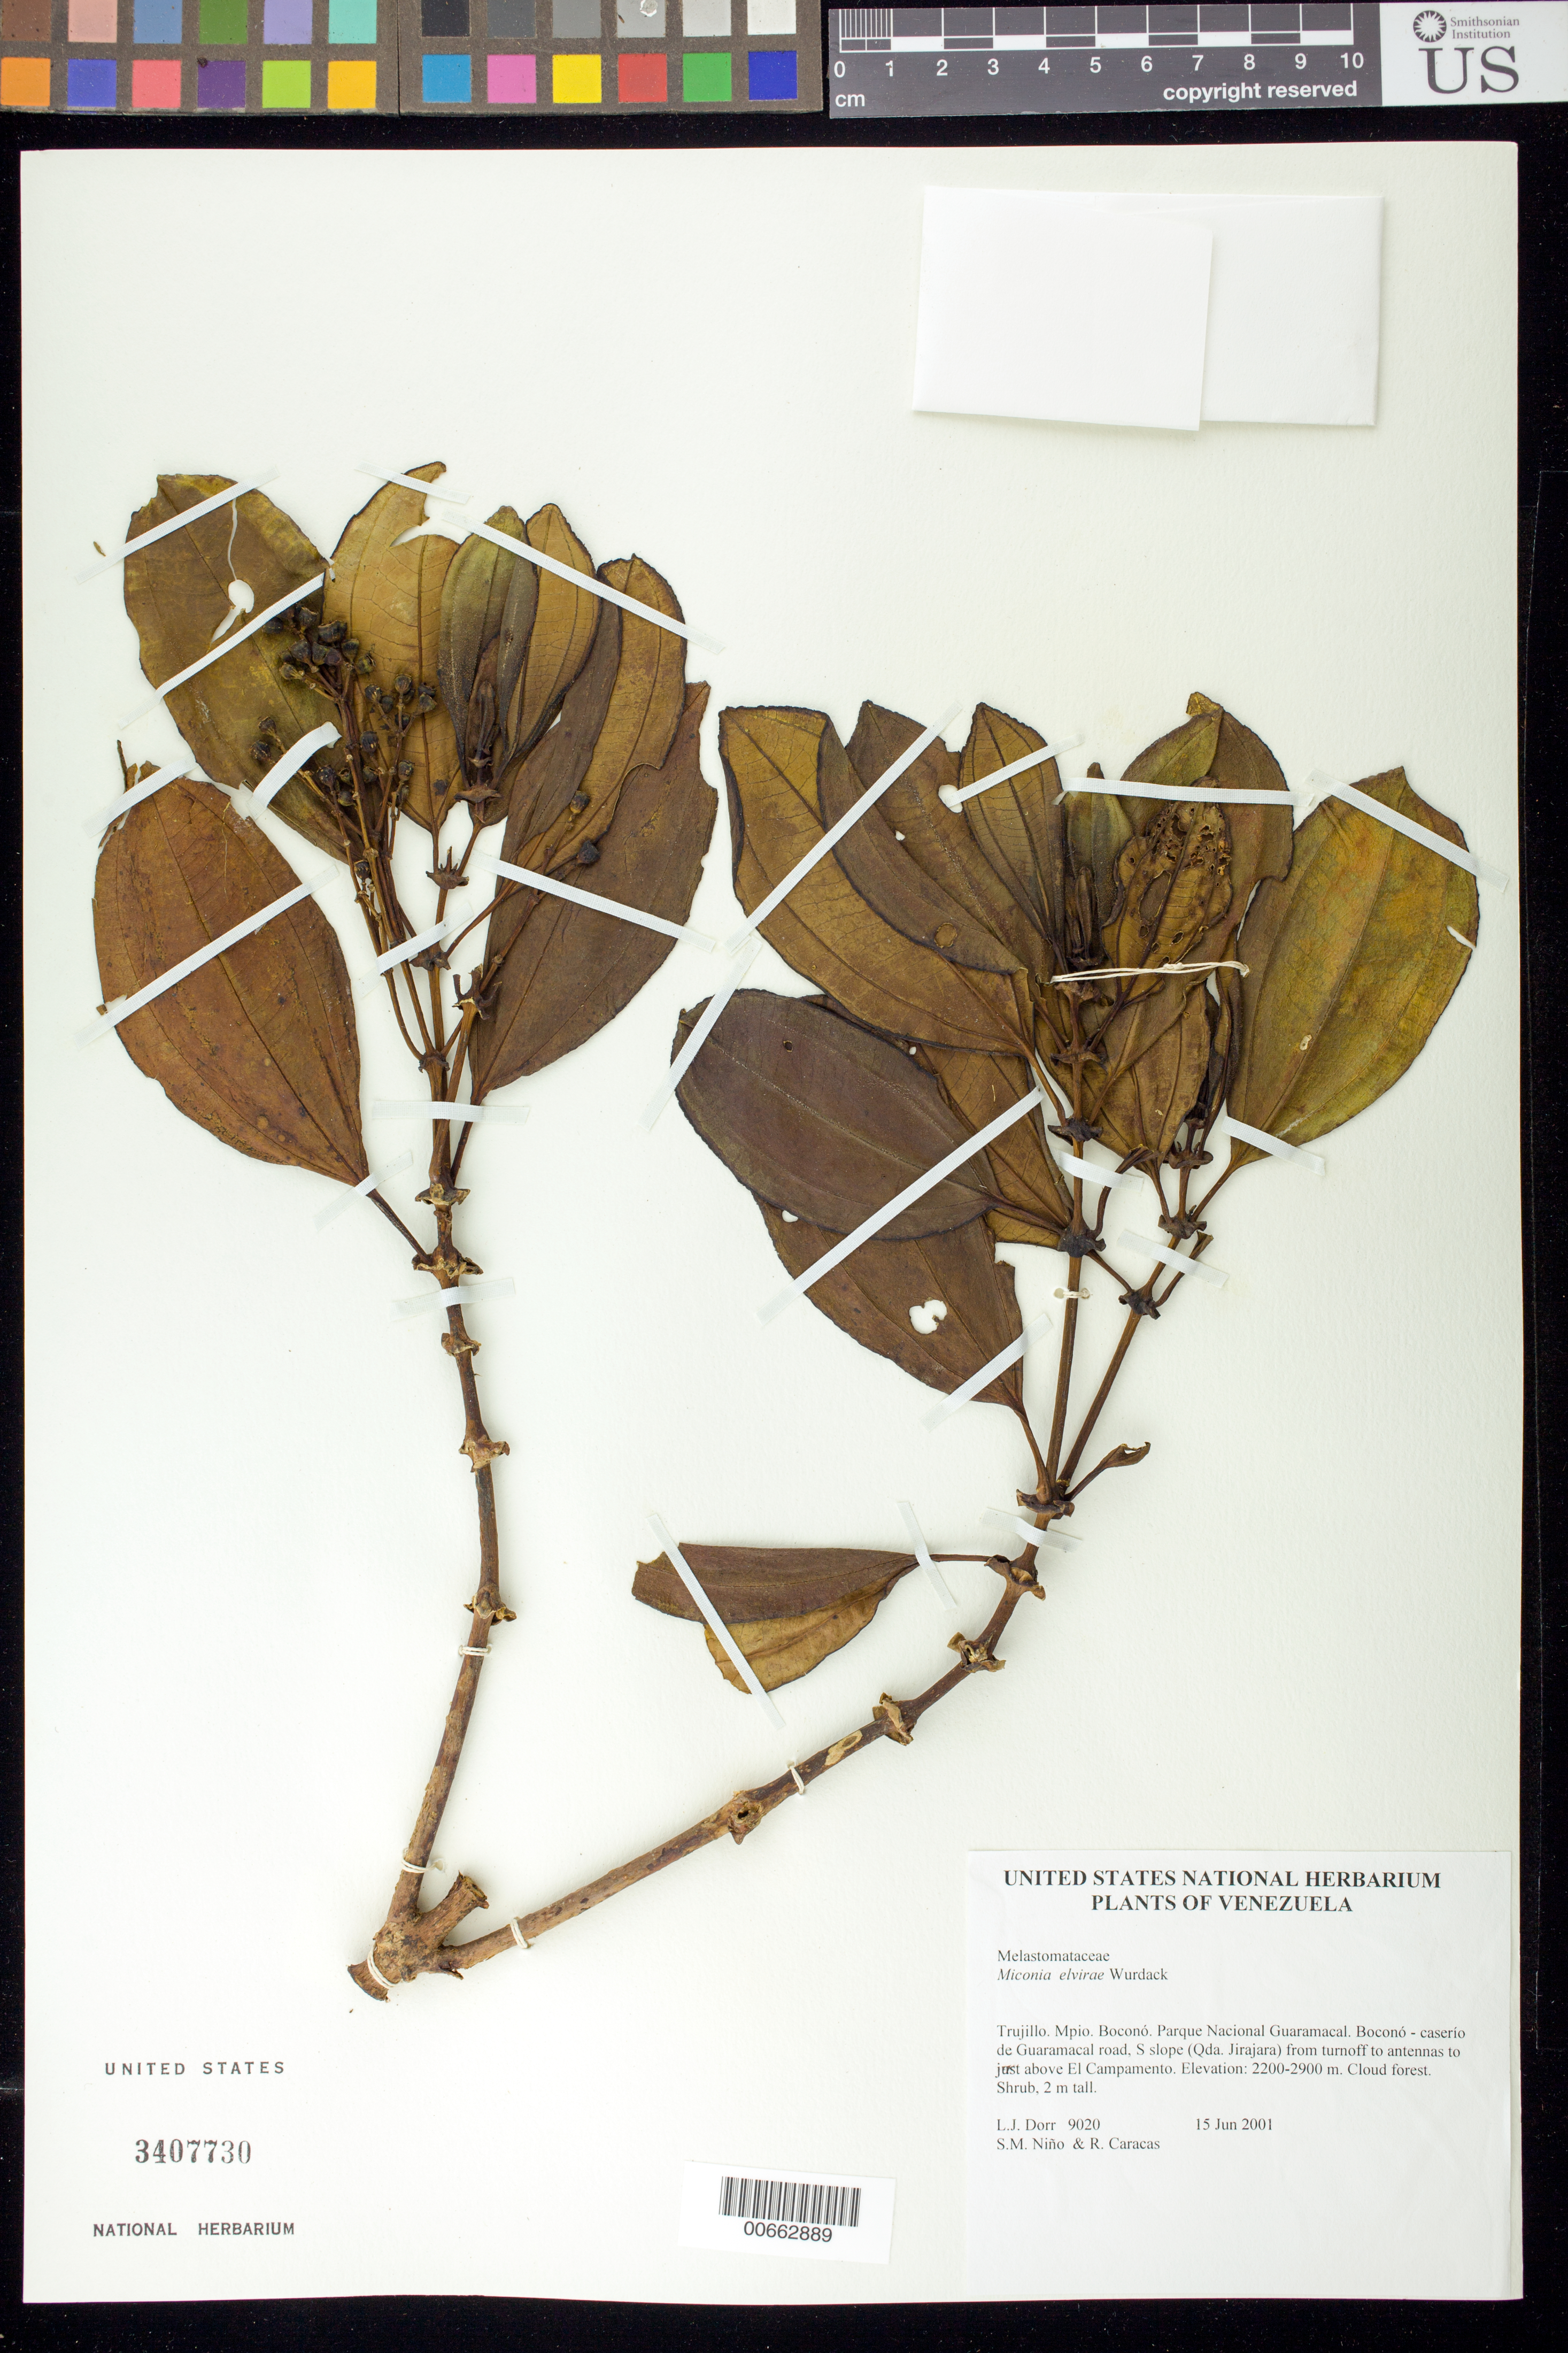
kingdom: Plantae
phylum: Tracheophyta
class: Magnoliopsida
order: Myrtales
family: Melastomataceae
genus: Miconia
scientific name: Miconia elvirae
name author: Wurdack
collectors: L. J. Dorr, S. M. Niño & R. Caracas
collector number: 9020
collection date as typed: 15 Jun 2001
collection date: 2001-06-15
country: Venezuela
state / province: Trujillo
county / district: Boconó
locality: Parque Nacional Guaramacal. Boconó-caserío de Guaramacal road, S slope (Qda. Jirajara) from turnoff to antennas to just above El Campamento.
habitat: Cloud forest.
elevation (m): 2200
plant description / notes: AAU, F, K, PORT, US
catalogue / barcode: US 3407730